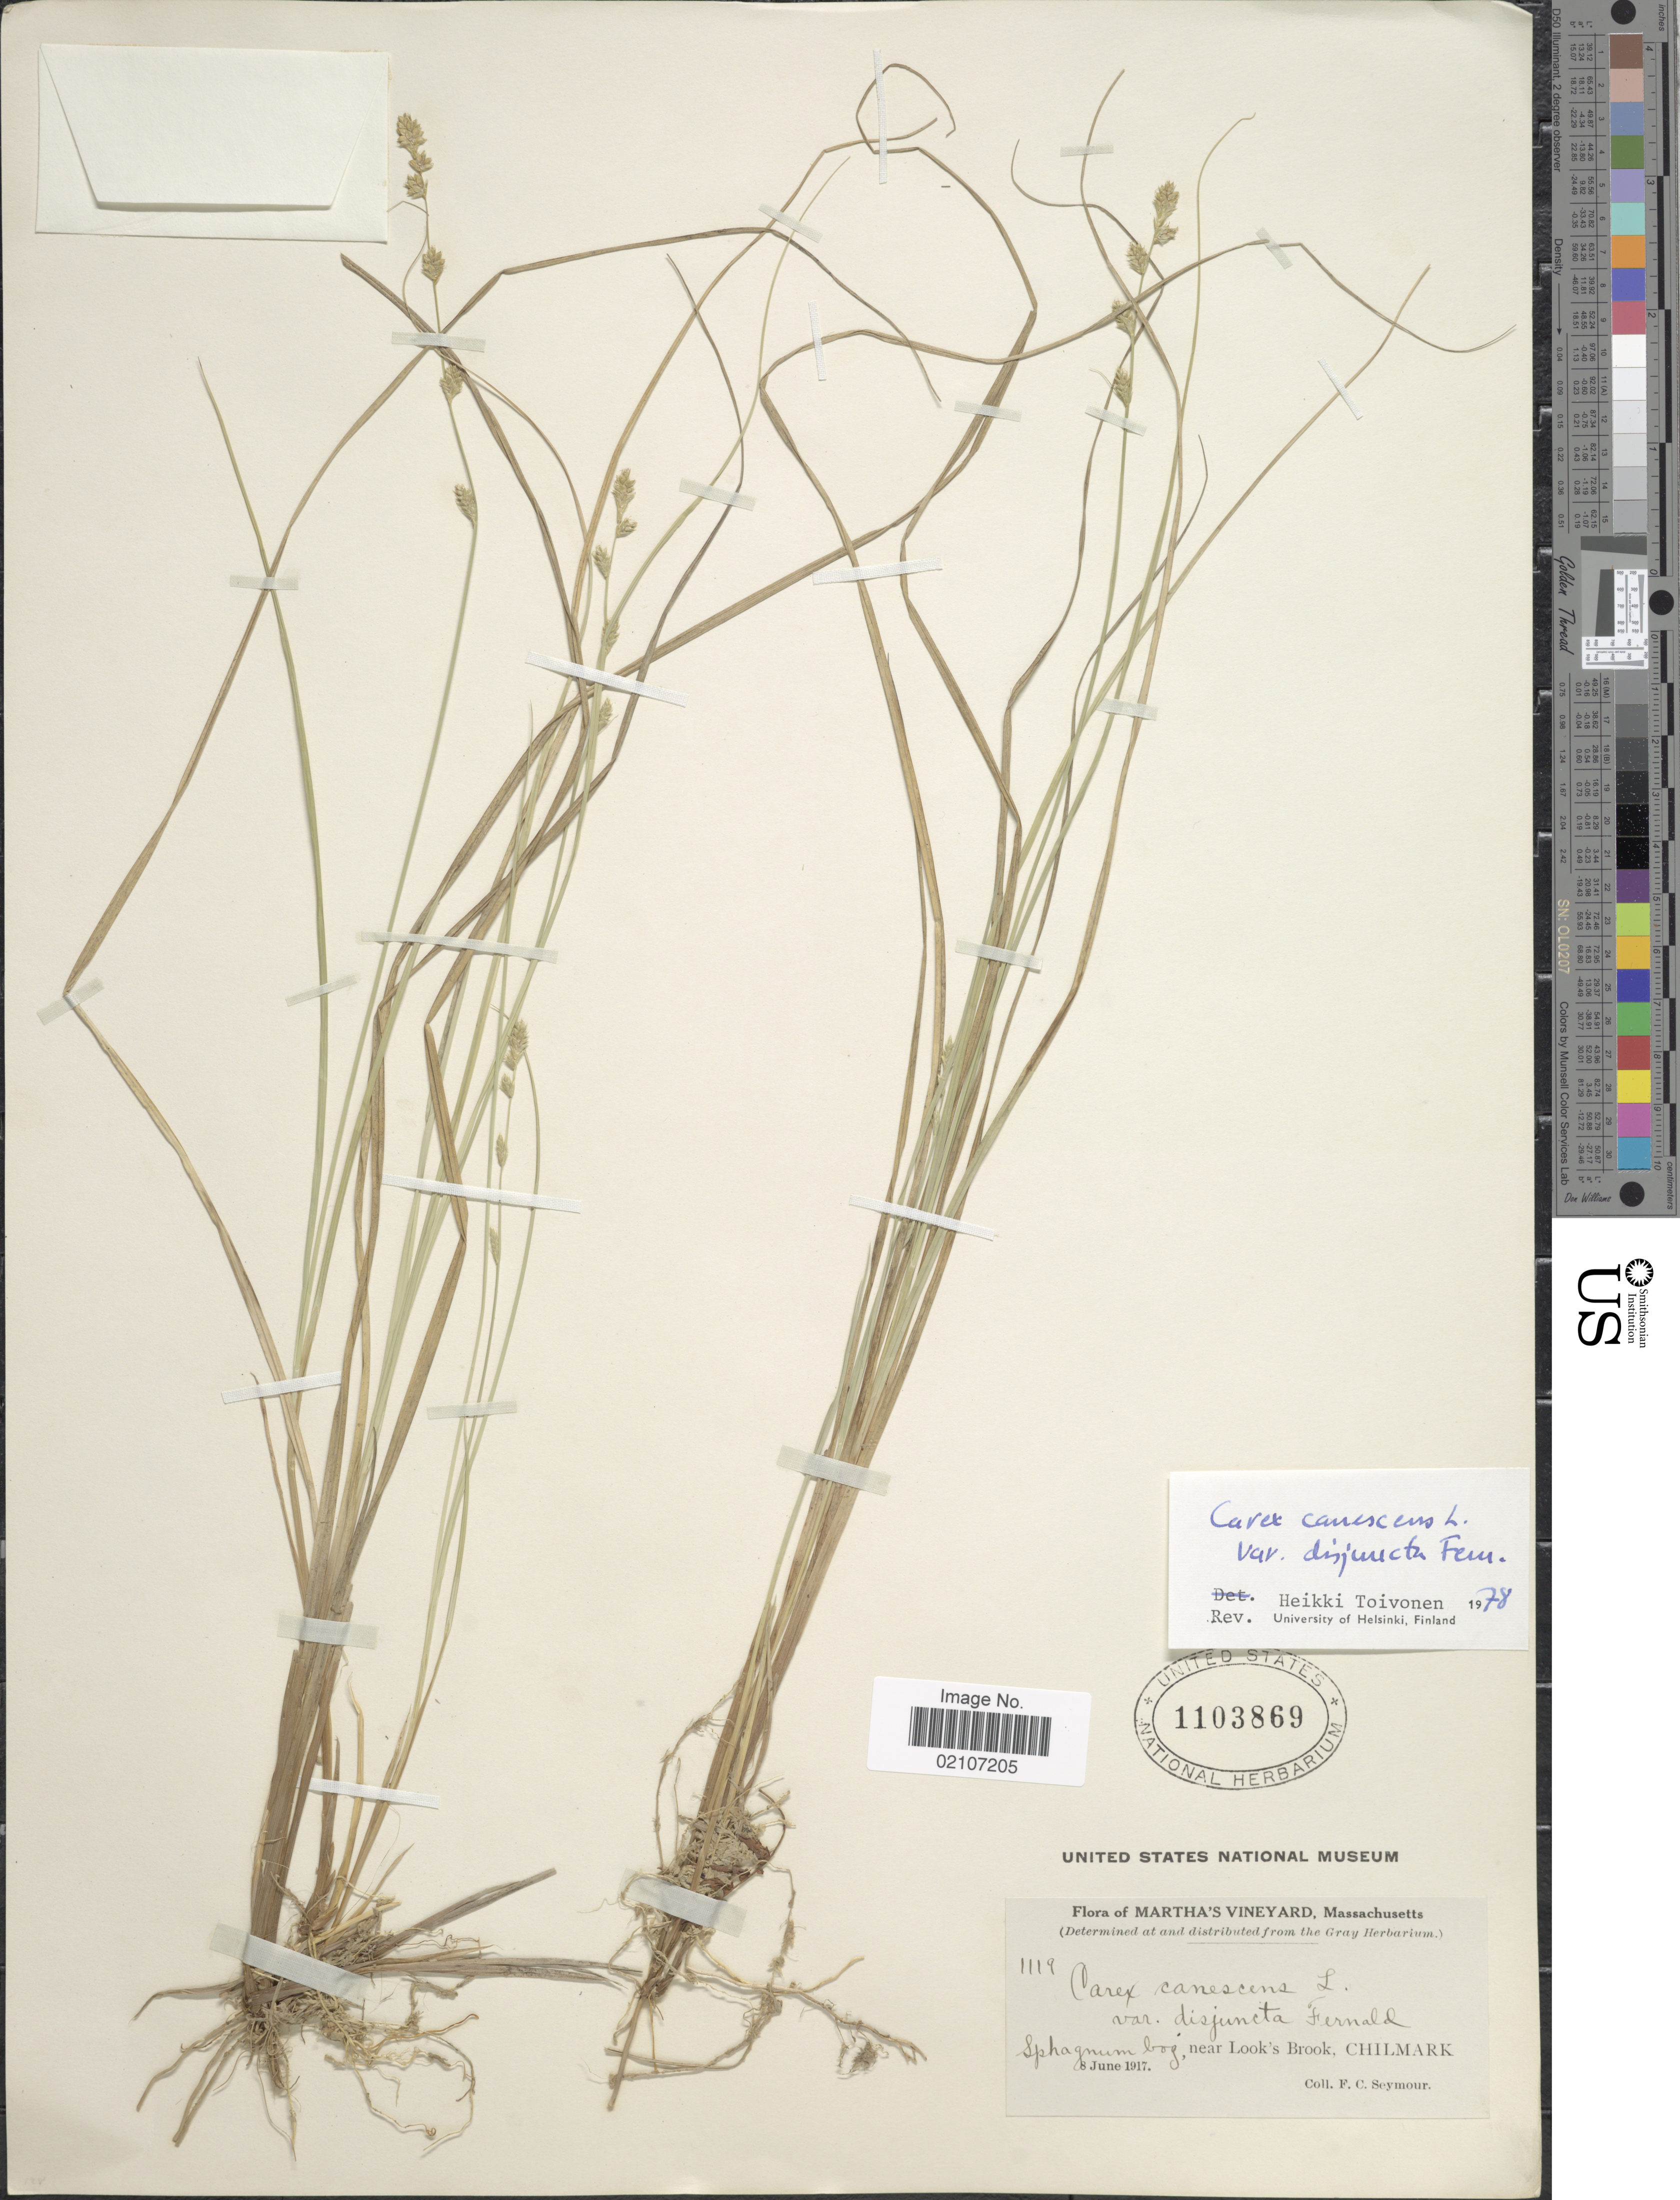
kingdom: Plantae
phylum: Tracheophyta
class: Liliopsida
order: Poales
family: Cyperaceae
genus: Carex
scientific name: Carex canescens var. disjuncta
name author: Fernald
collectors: F. C. Seymour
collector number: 1119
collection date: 1917-06-08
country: United States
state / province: Massachusetts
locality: Martha's Vineyard, Sphagnum bog, near Look's Brook, Chilmark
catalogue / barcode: US 1103869